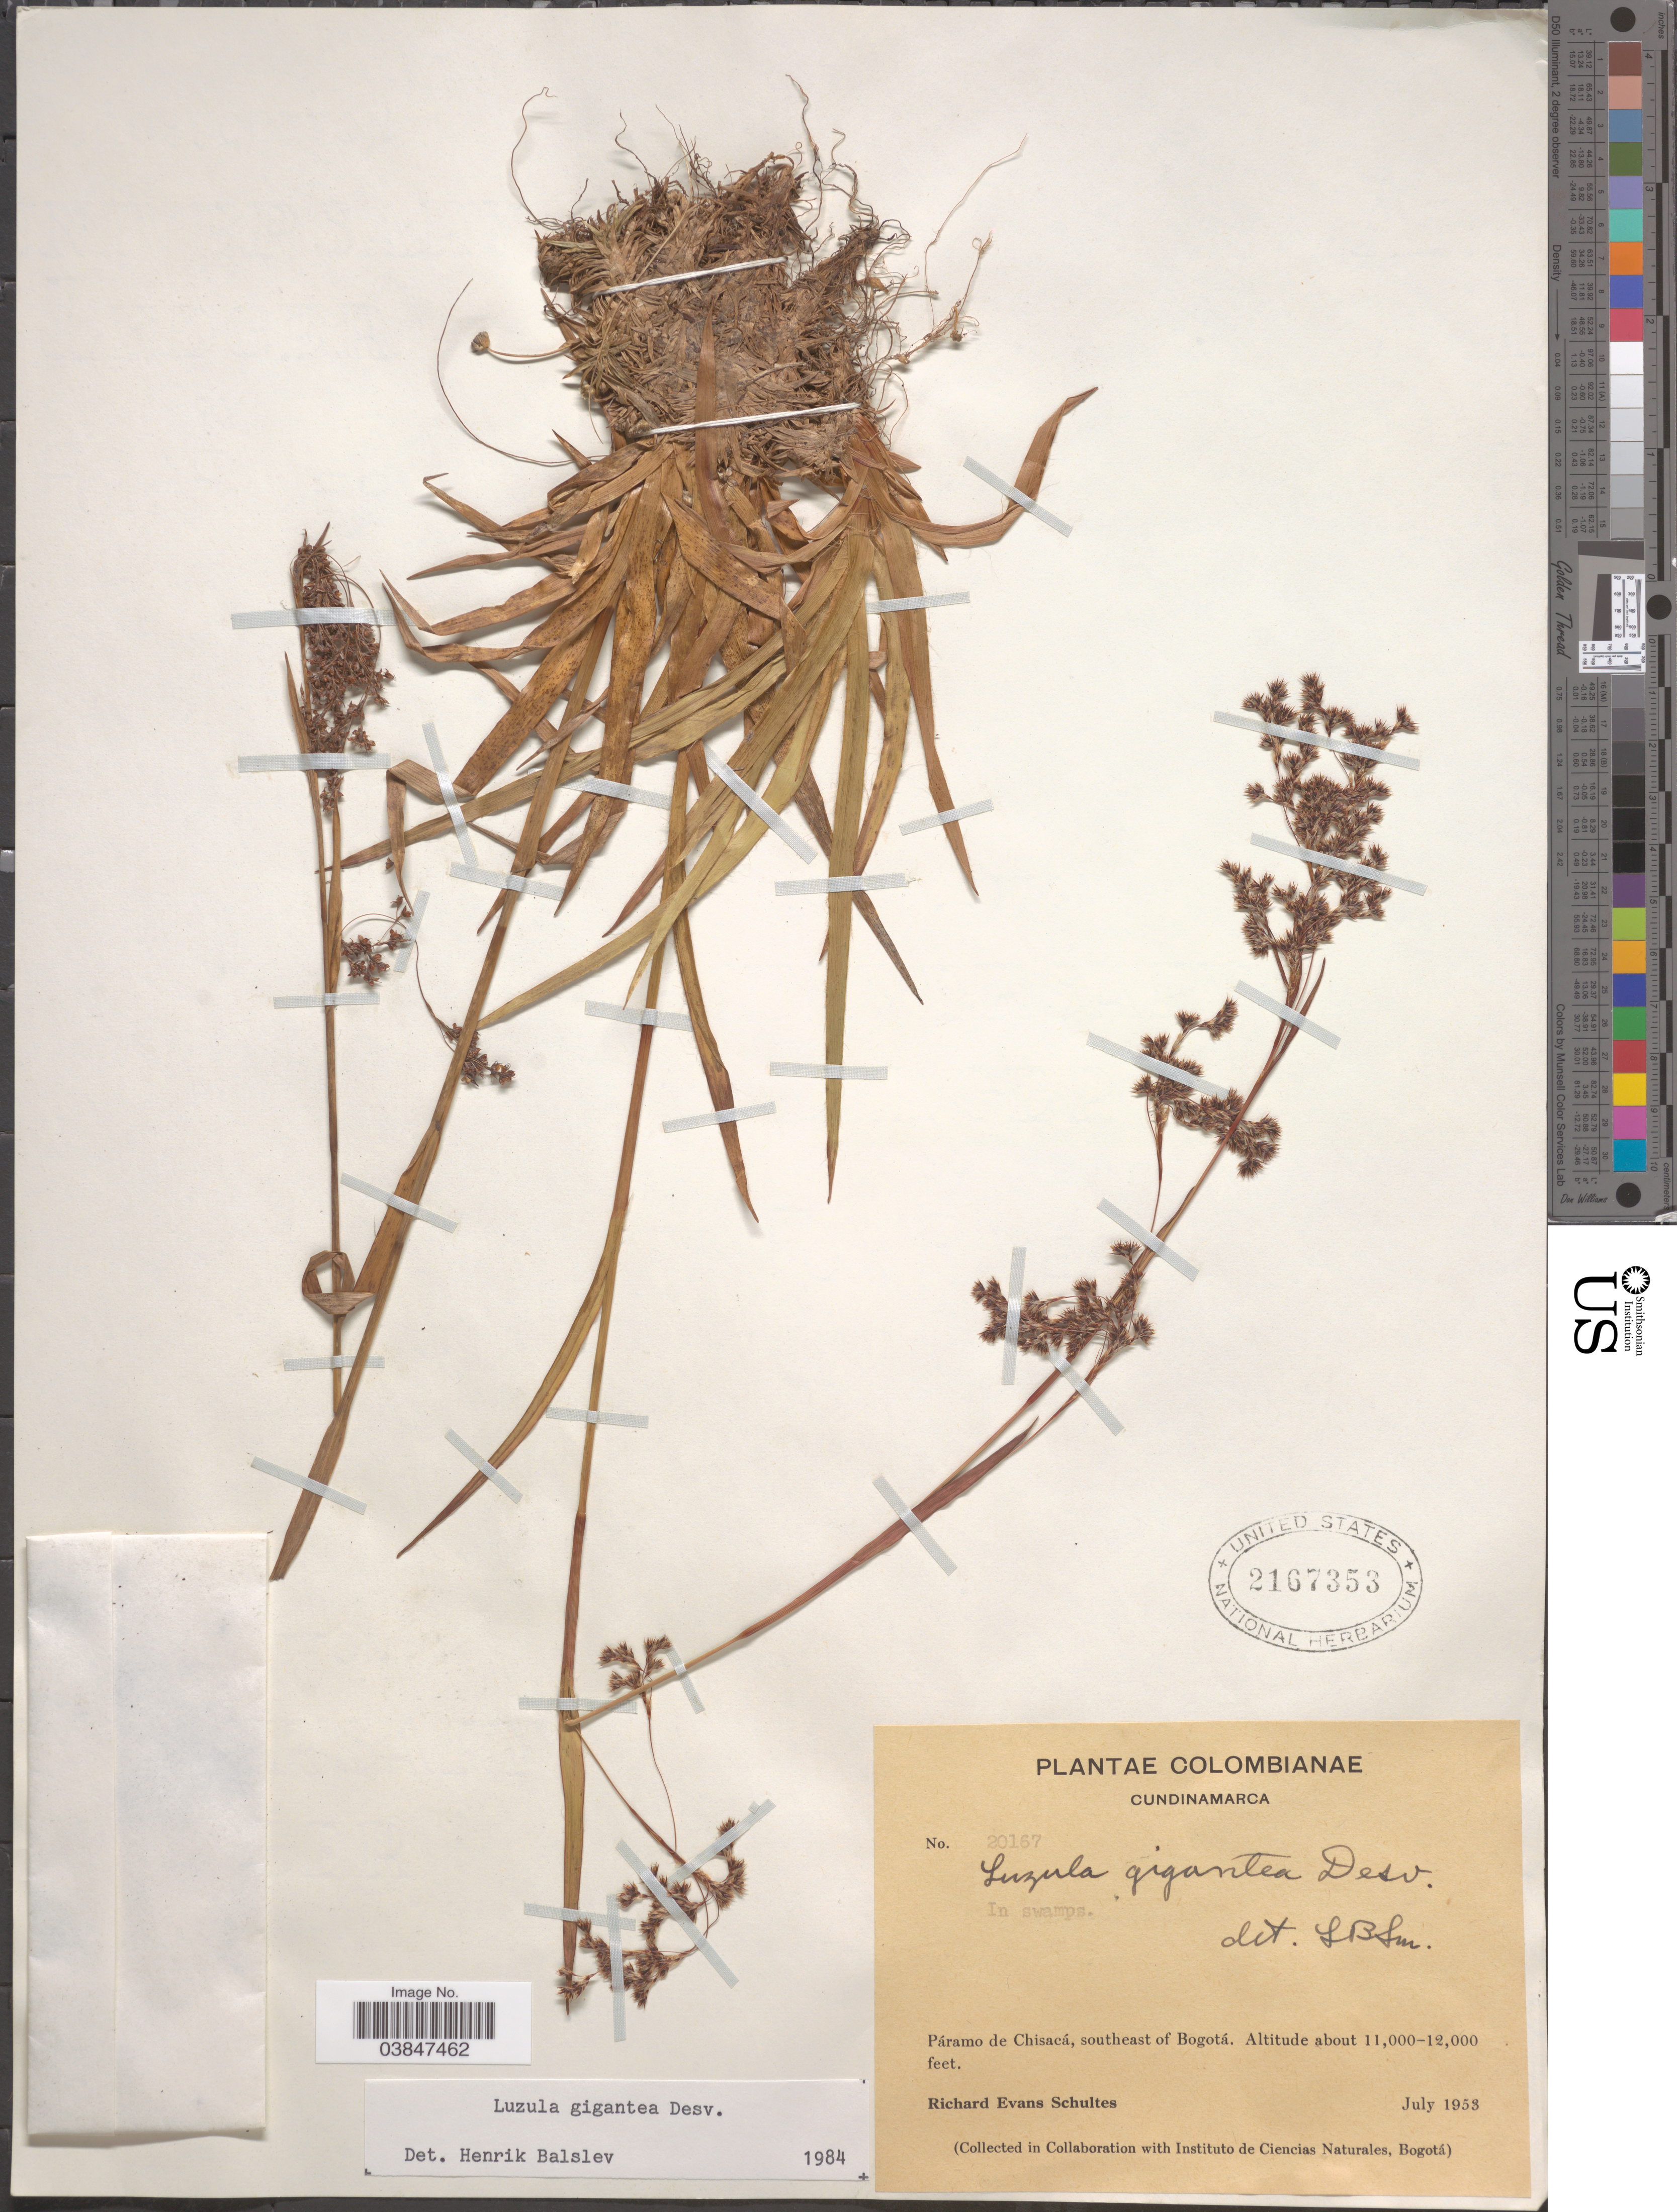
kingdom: Plantae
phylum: Tracheophyta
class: Liliopsida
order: Poales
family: Juncaceae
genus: Luzula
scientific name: Luzula gigantea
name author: Desv.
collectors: R. E. Schultes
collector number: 20167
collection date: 1953-07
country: Colombia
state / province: Cundinamarca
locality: Páramo de Chisacá, southeast of Bogotá.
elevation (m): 3353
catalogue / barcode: US 2167353